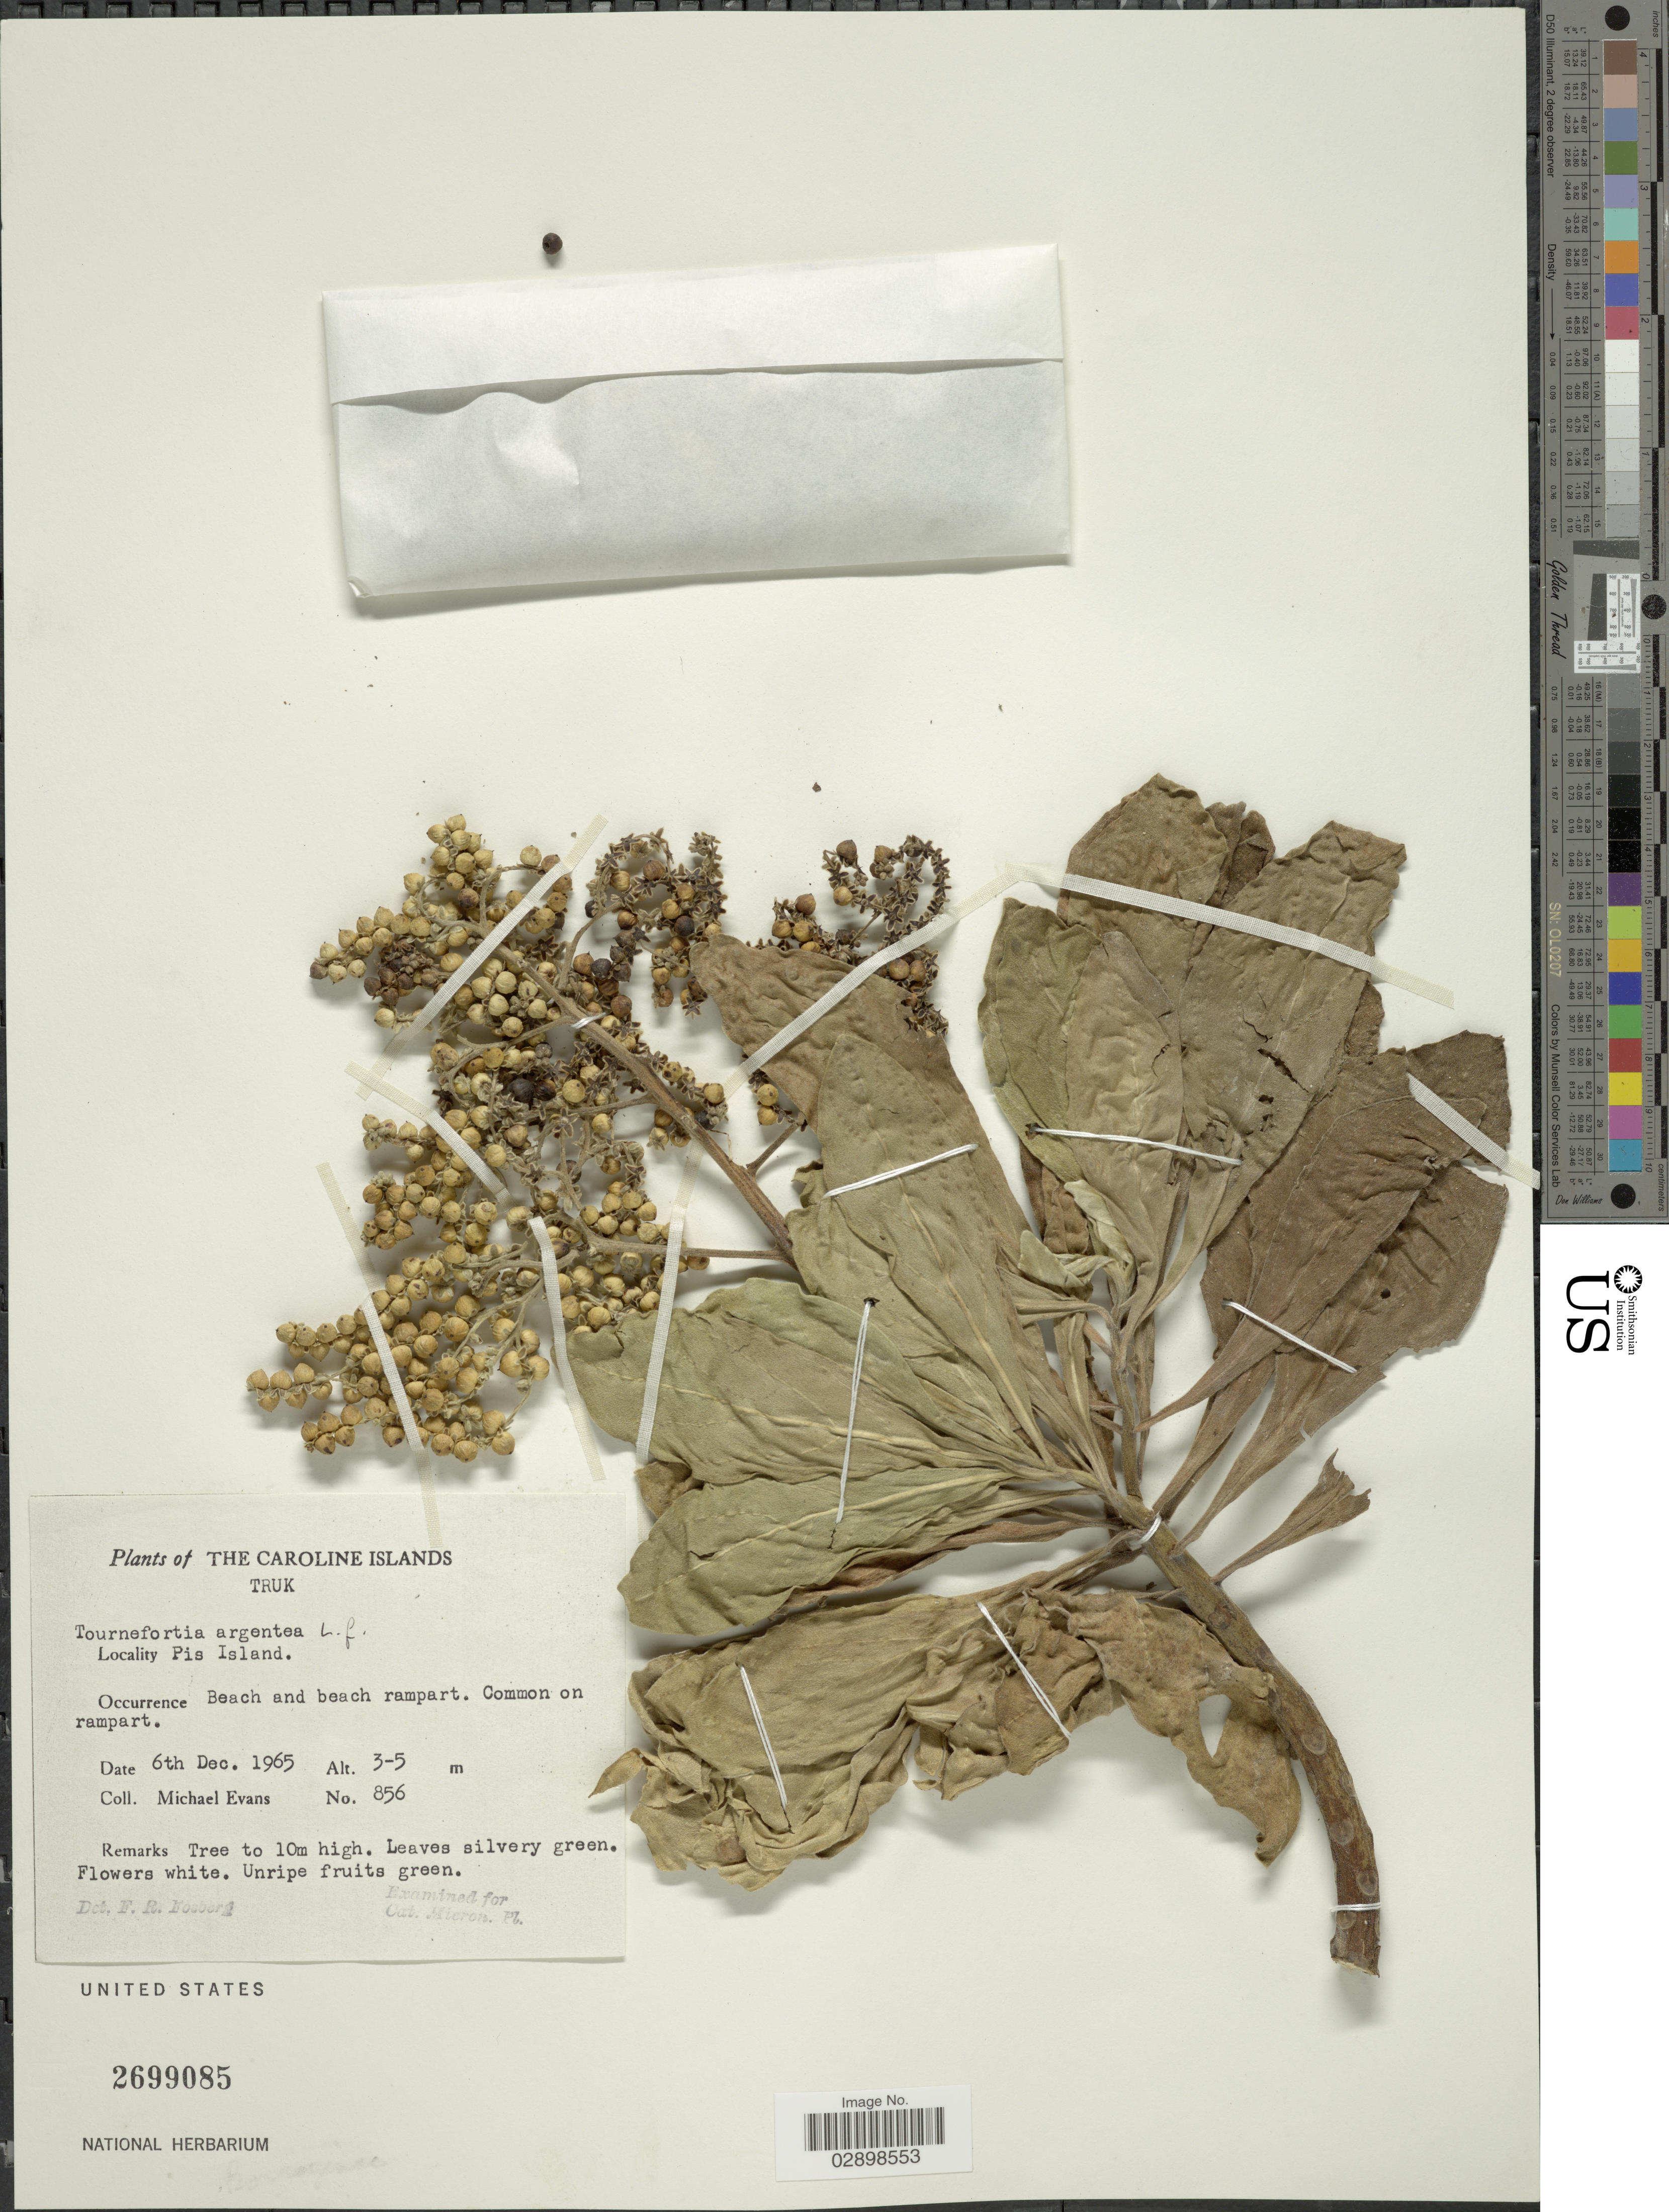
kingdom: Plantae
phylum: Tracheophyta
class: Magnoliopsida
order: Boraginales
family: Heliotropiaceae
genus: Heliotropium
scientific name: Heliotropium arboreum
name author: (Blanco) Mabberley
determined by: Wagner, W. L., (BOT), Smithsonian Institution - National Museum of Natural History (UNITED STATES)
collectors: M. Evans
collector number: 856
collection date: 1965-12-06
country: Micronesia, Federated States of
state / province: Truk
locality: Caroline Islands. Truk. Pis Island.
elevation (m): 3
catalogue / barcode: US 2699085